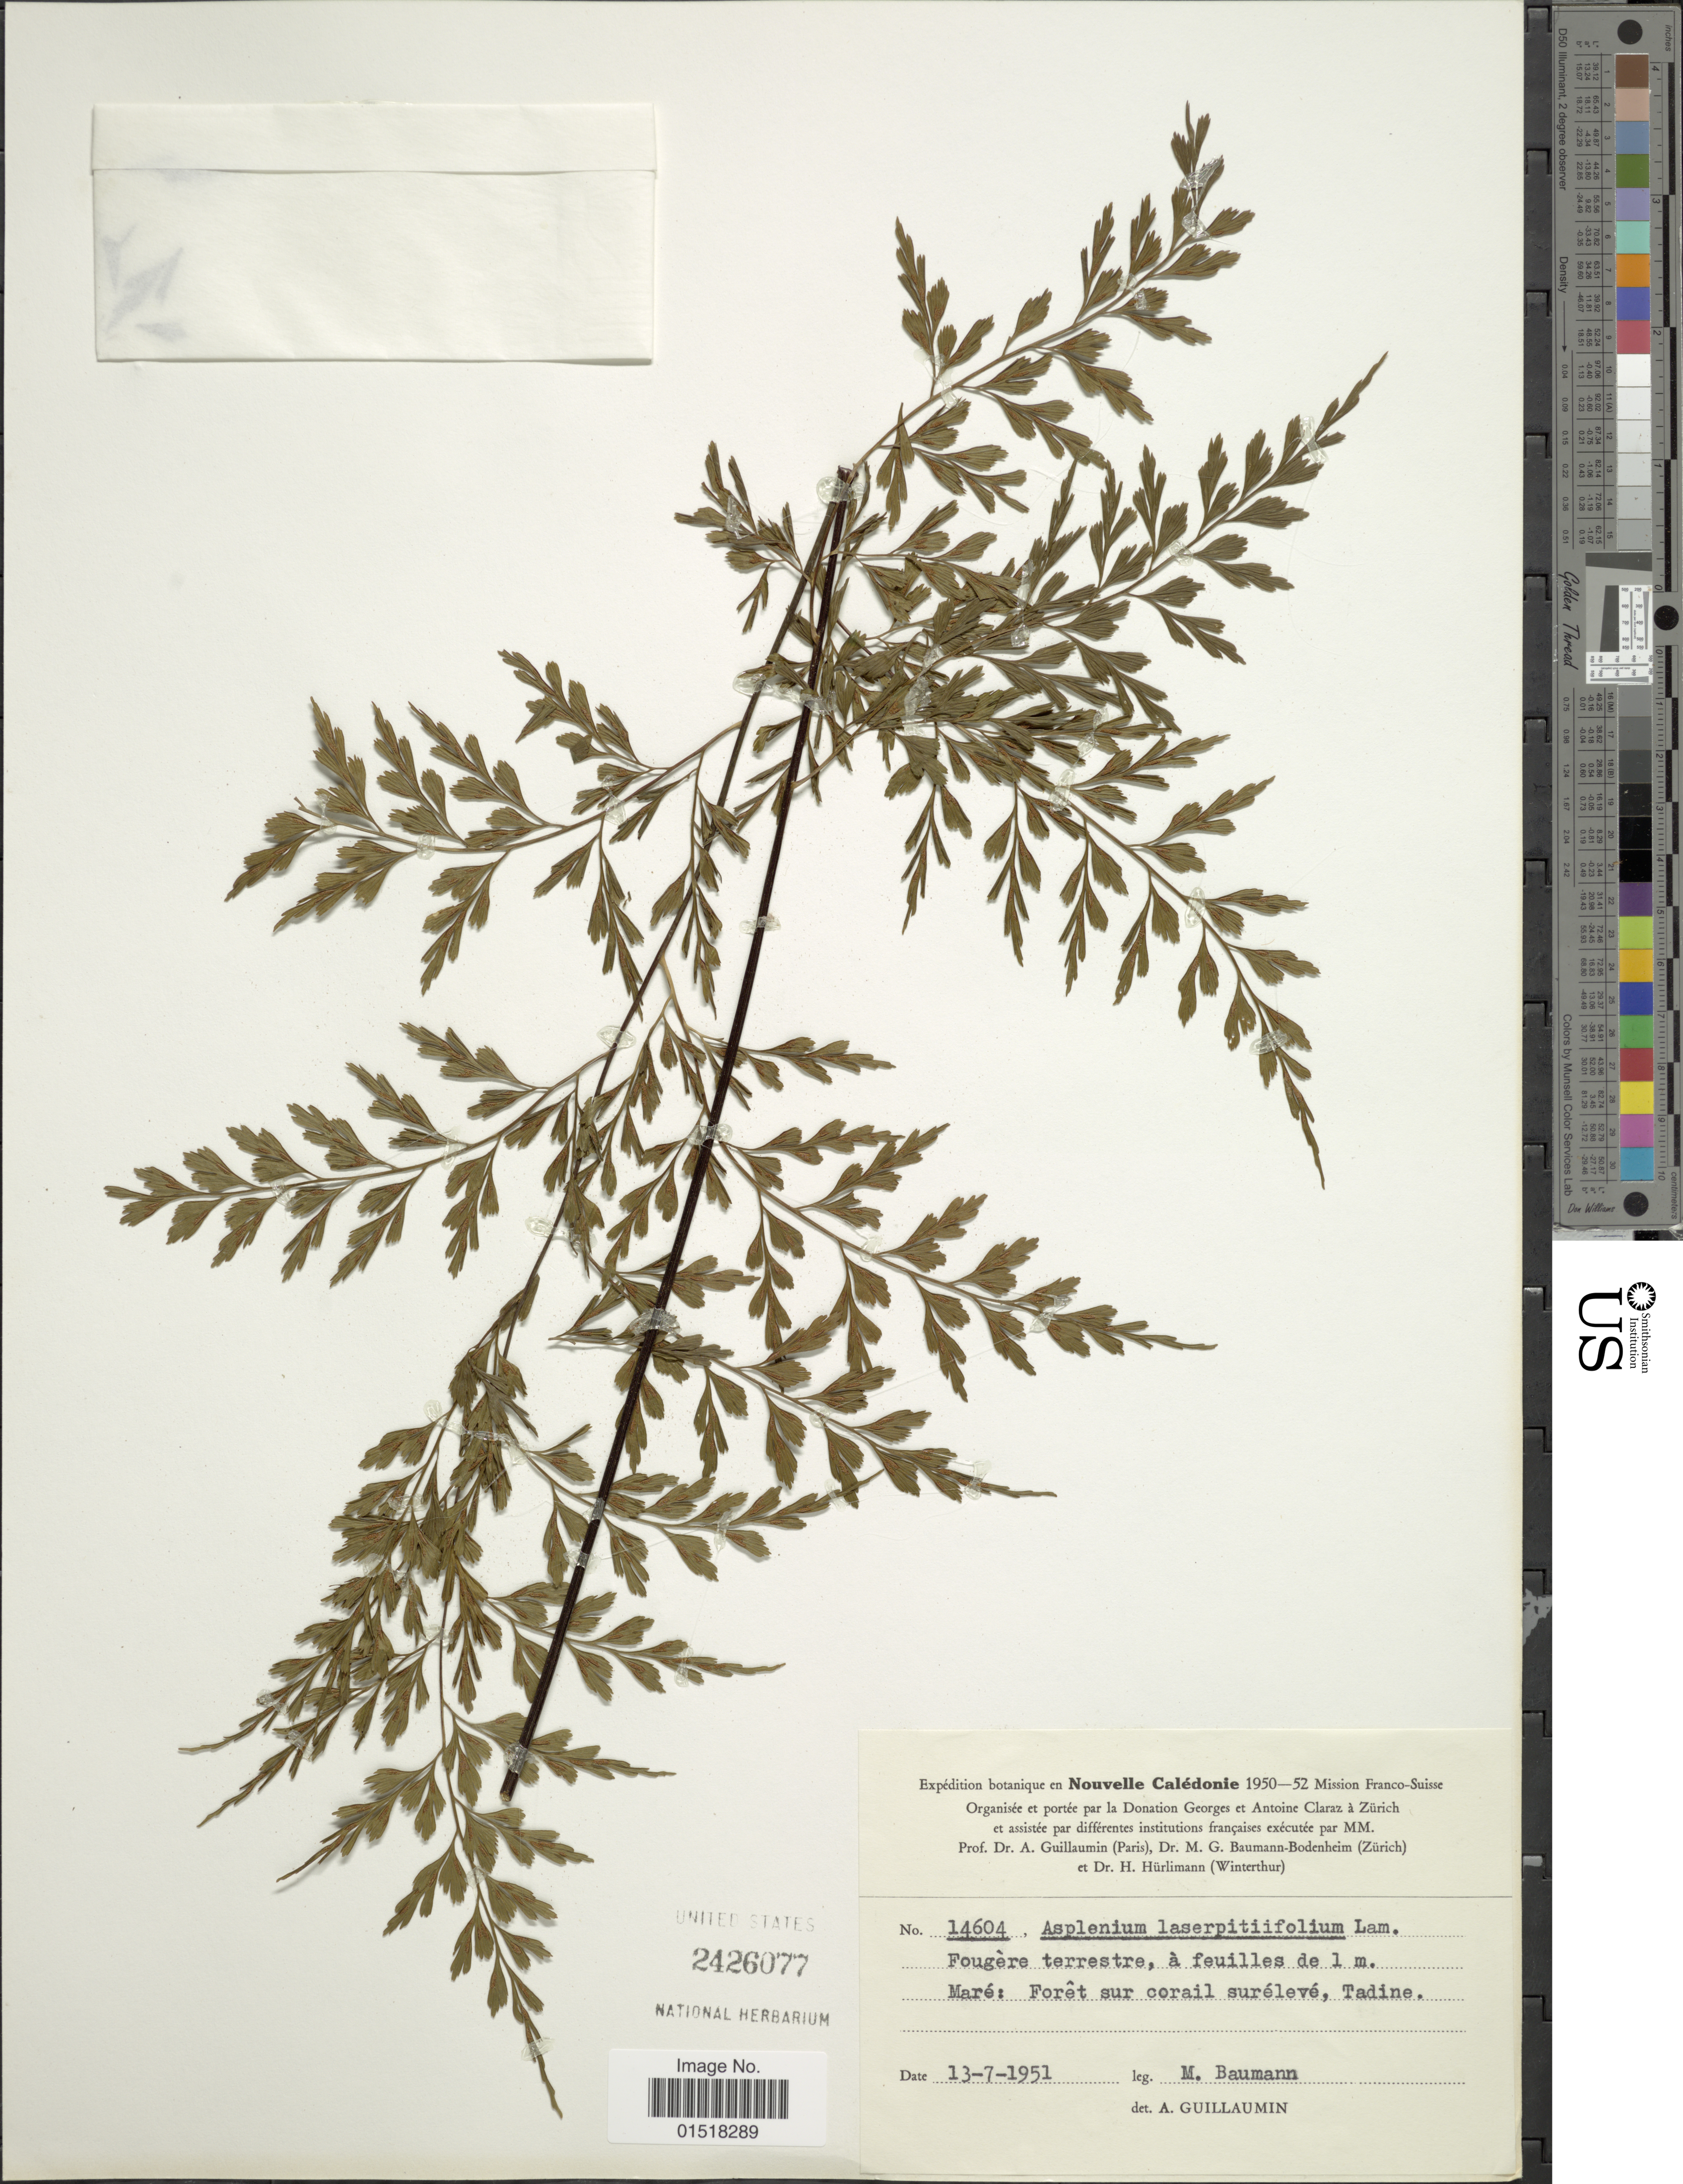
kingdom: Plantae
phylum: Tracheophyta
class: Polypodiopsida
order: Polypodiales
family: Aspleniaceae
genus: Asplenium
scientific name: Asplenium robustum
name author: Blume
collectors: M. Baumann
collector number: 14604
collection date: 1951-07-13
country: New Caledonia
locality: Maré: Forêt sur corail surélevé, Tadine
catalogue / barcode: US 2426077